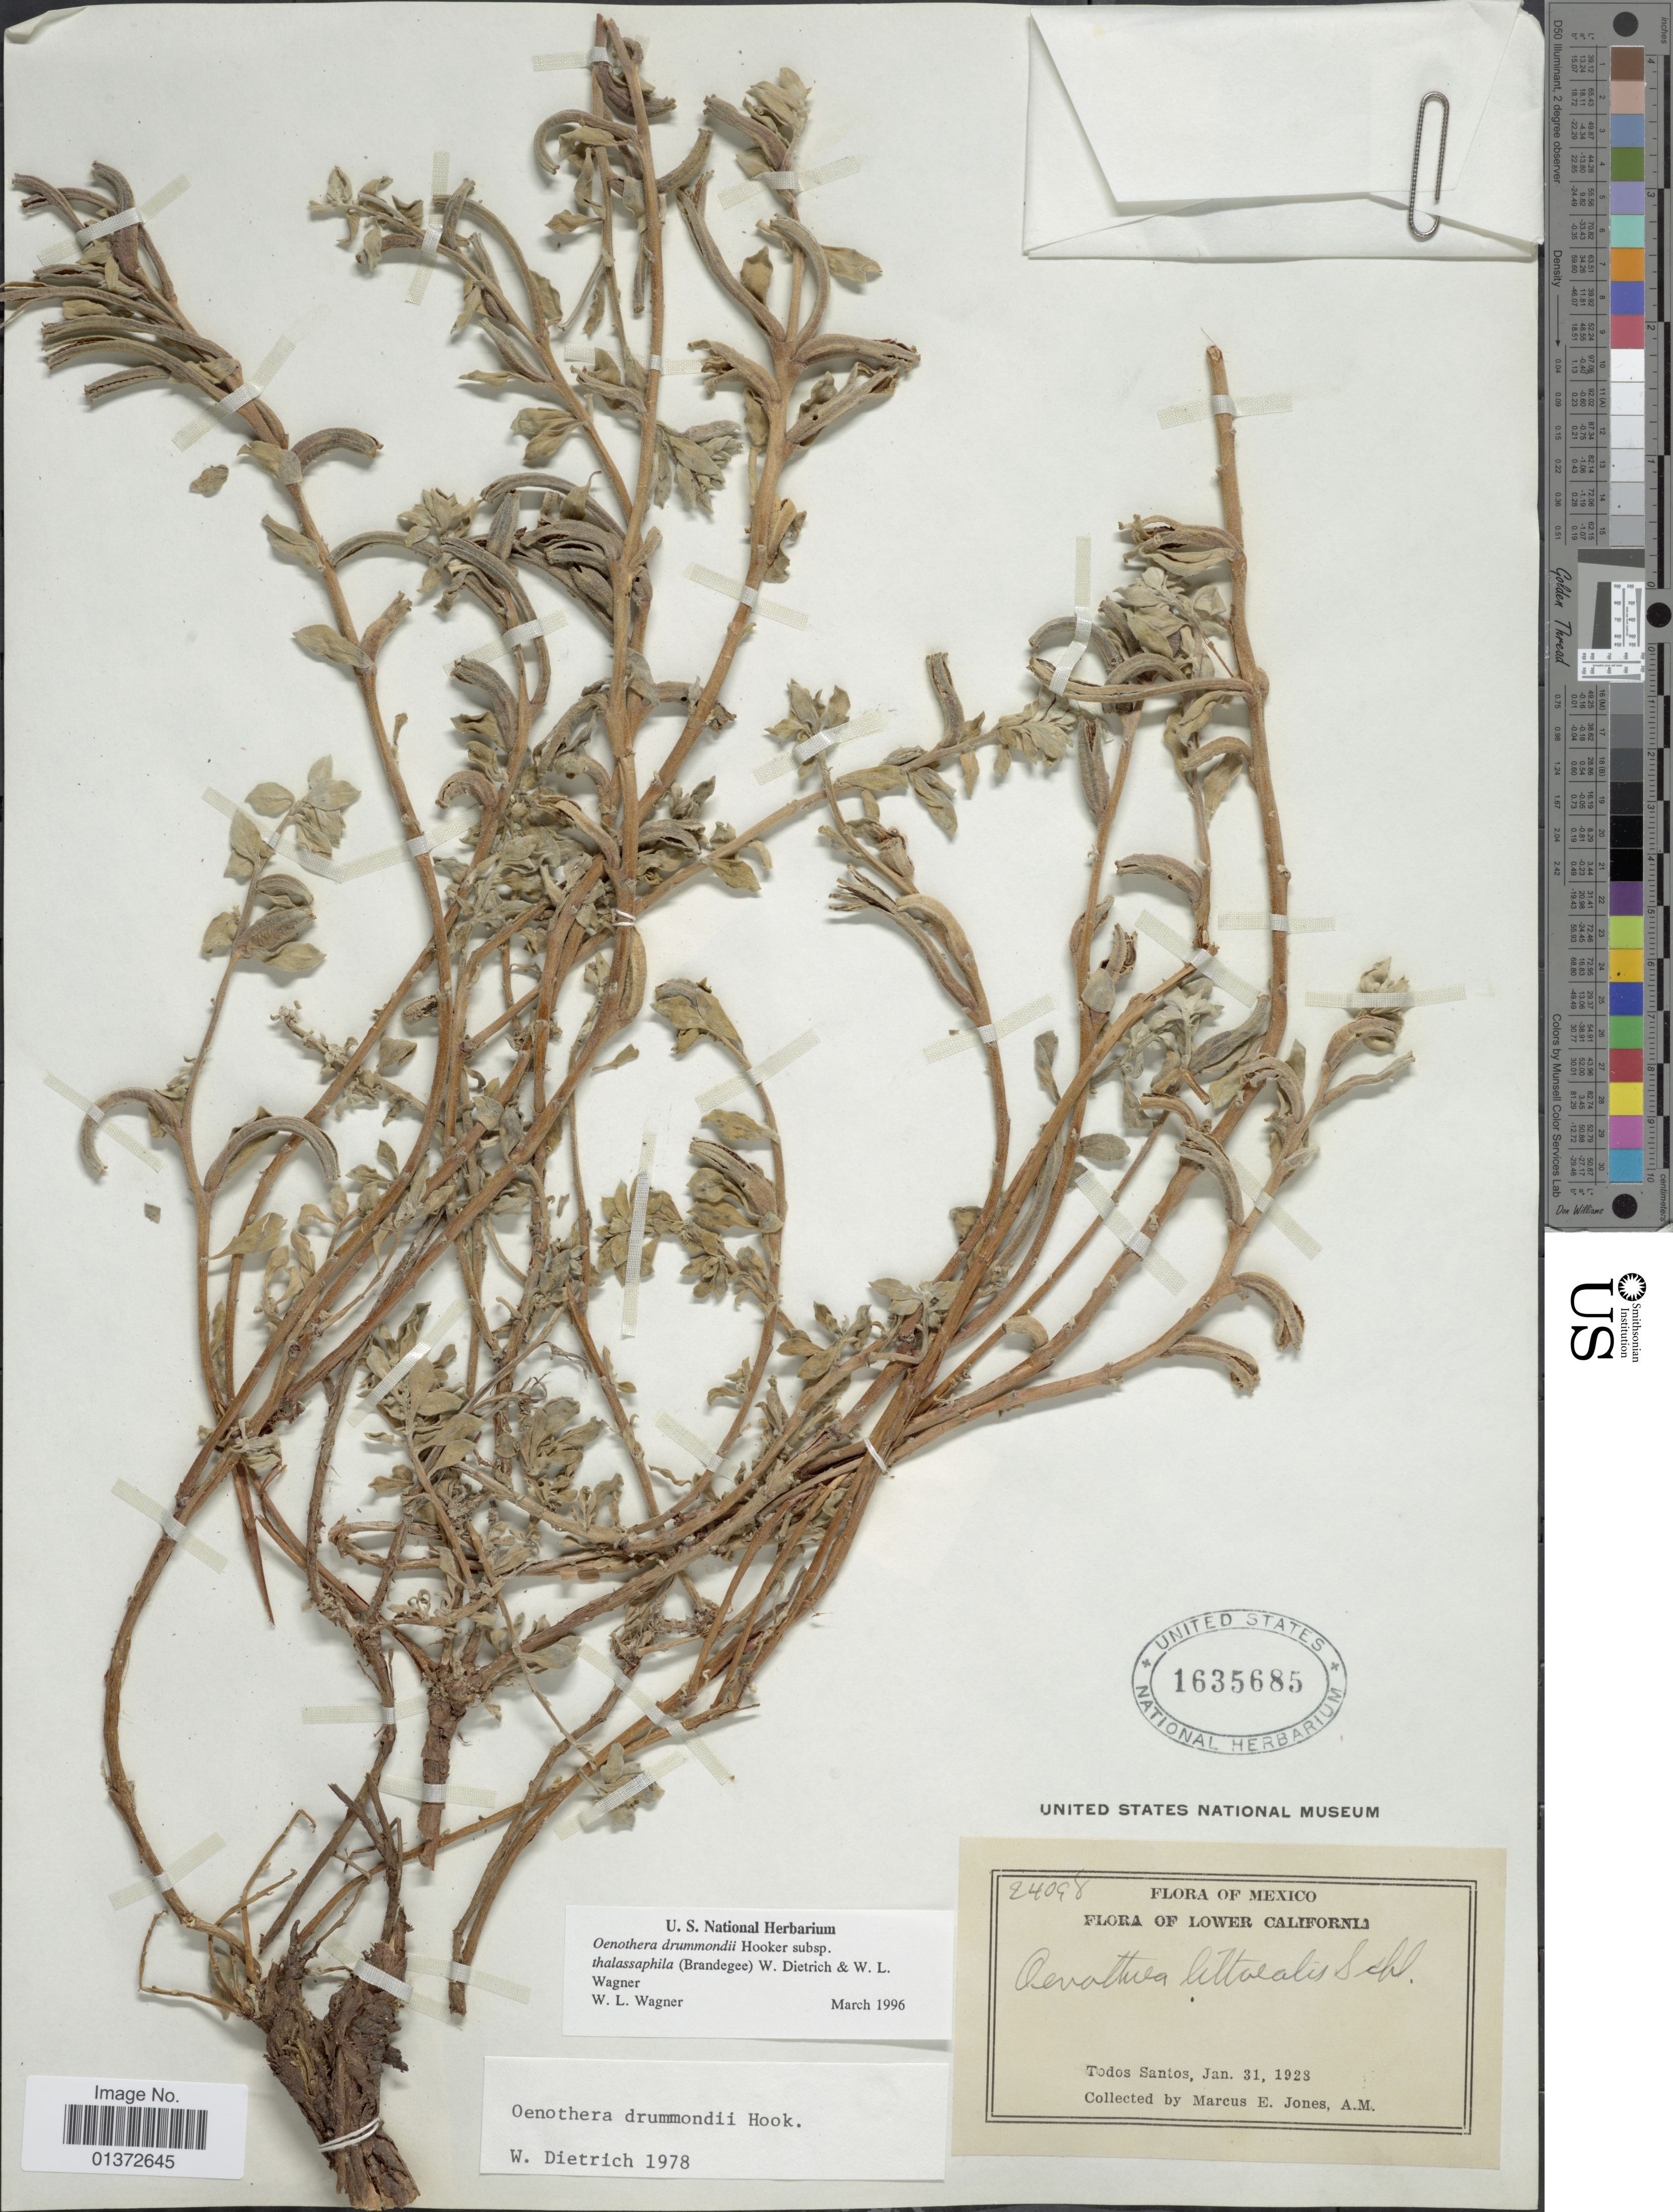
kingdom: Plantae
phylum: Tracheophyta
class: Magnoliopsida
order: Myrtales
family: Onagraceae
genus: Oenothera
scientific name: Oenothera drummondii subsp. thalassaphila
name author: (Brandegee) W. Dietr. & W.L. Wagner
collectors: M. E. Jones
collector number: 24098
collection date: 1928-01-31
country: Mexico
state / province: Baja California Sur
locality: Todos Santos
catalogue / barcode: US 1635685